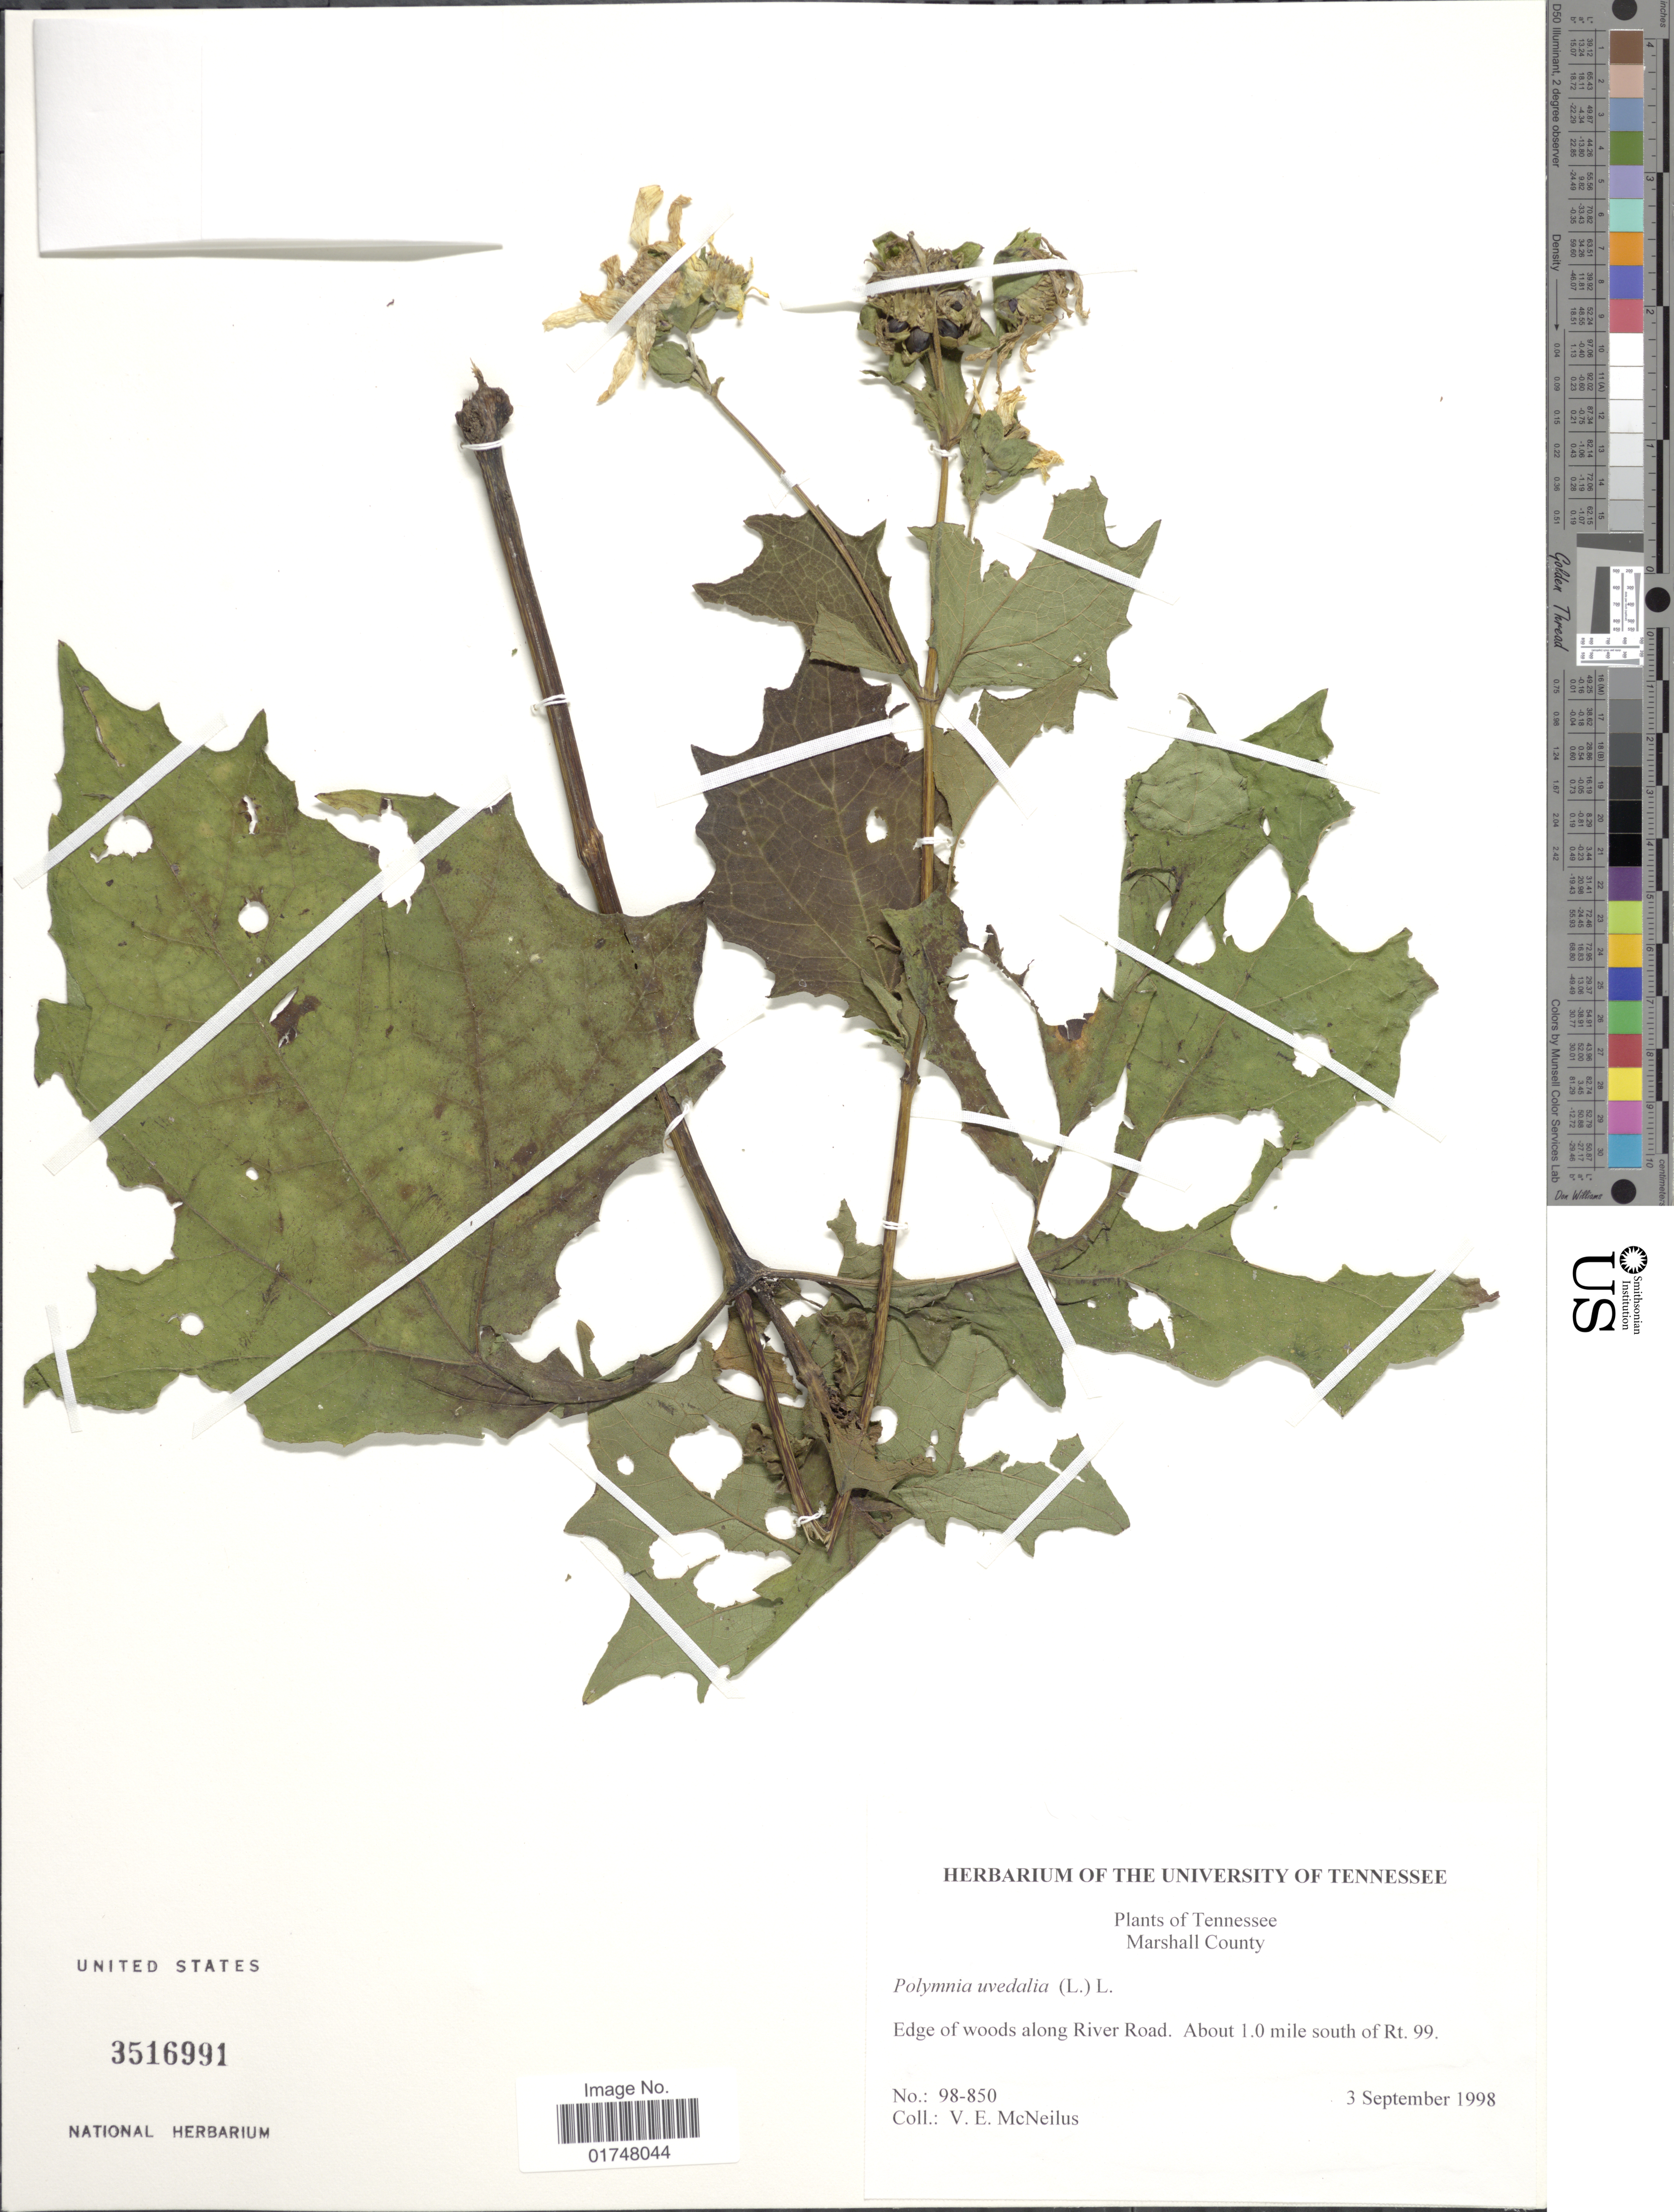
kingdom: Plantae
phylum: Tracheophyta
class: Magnoliopsida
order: Asterales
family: Asteraceae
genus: Smallanthus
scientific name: Smallanthus uvedalia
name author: (L.) Mack. ex Mack.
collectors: V. Mcneilus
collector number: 98-850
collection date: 1998-09-03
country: United States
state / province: Tennessee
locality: Marshall County: Edge of woods along River Road. About 1.0 mile south of Rt. 99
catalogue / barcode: US 3516991